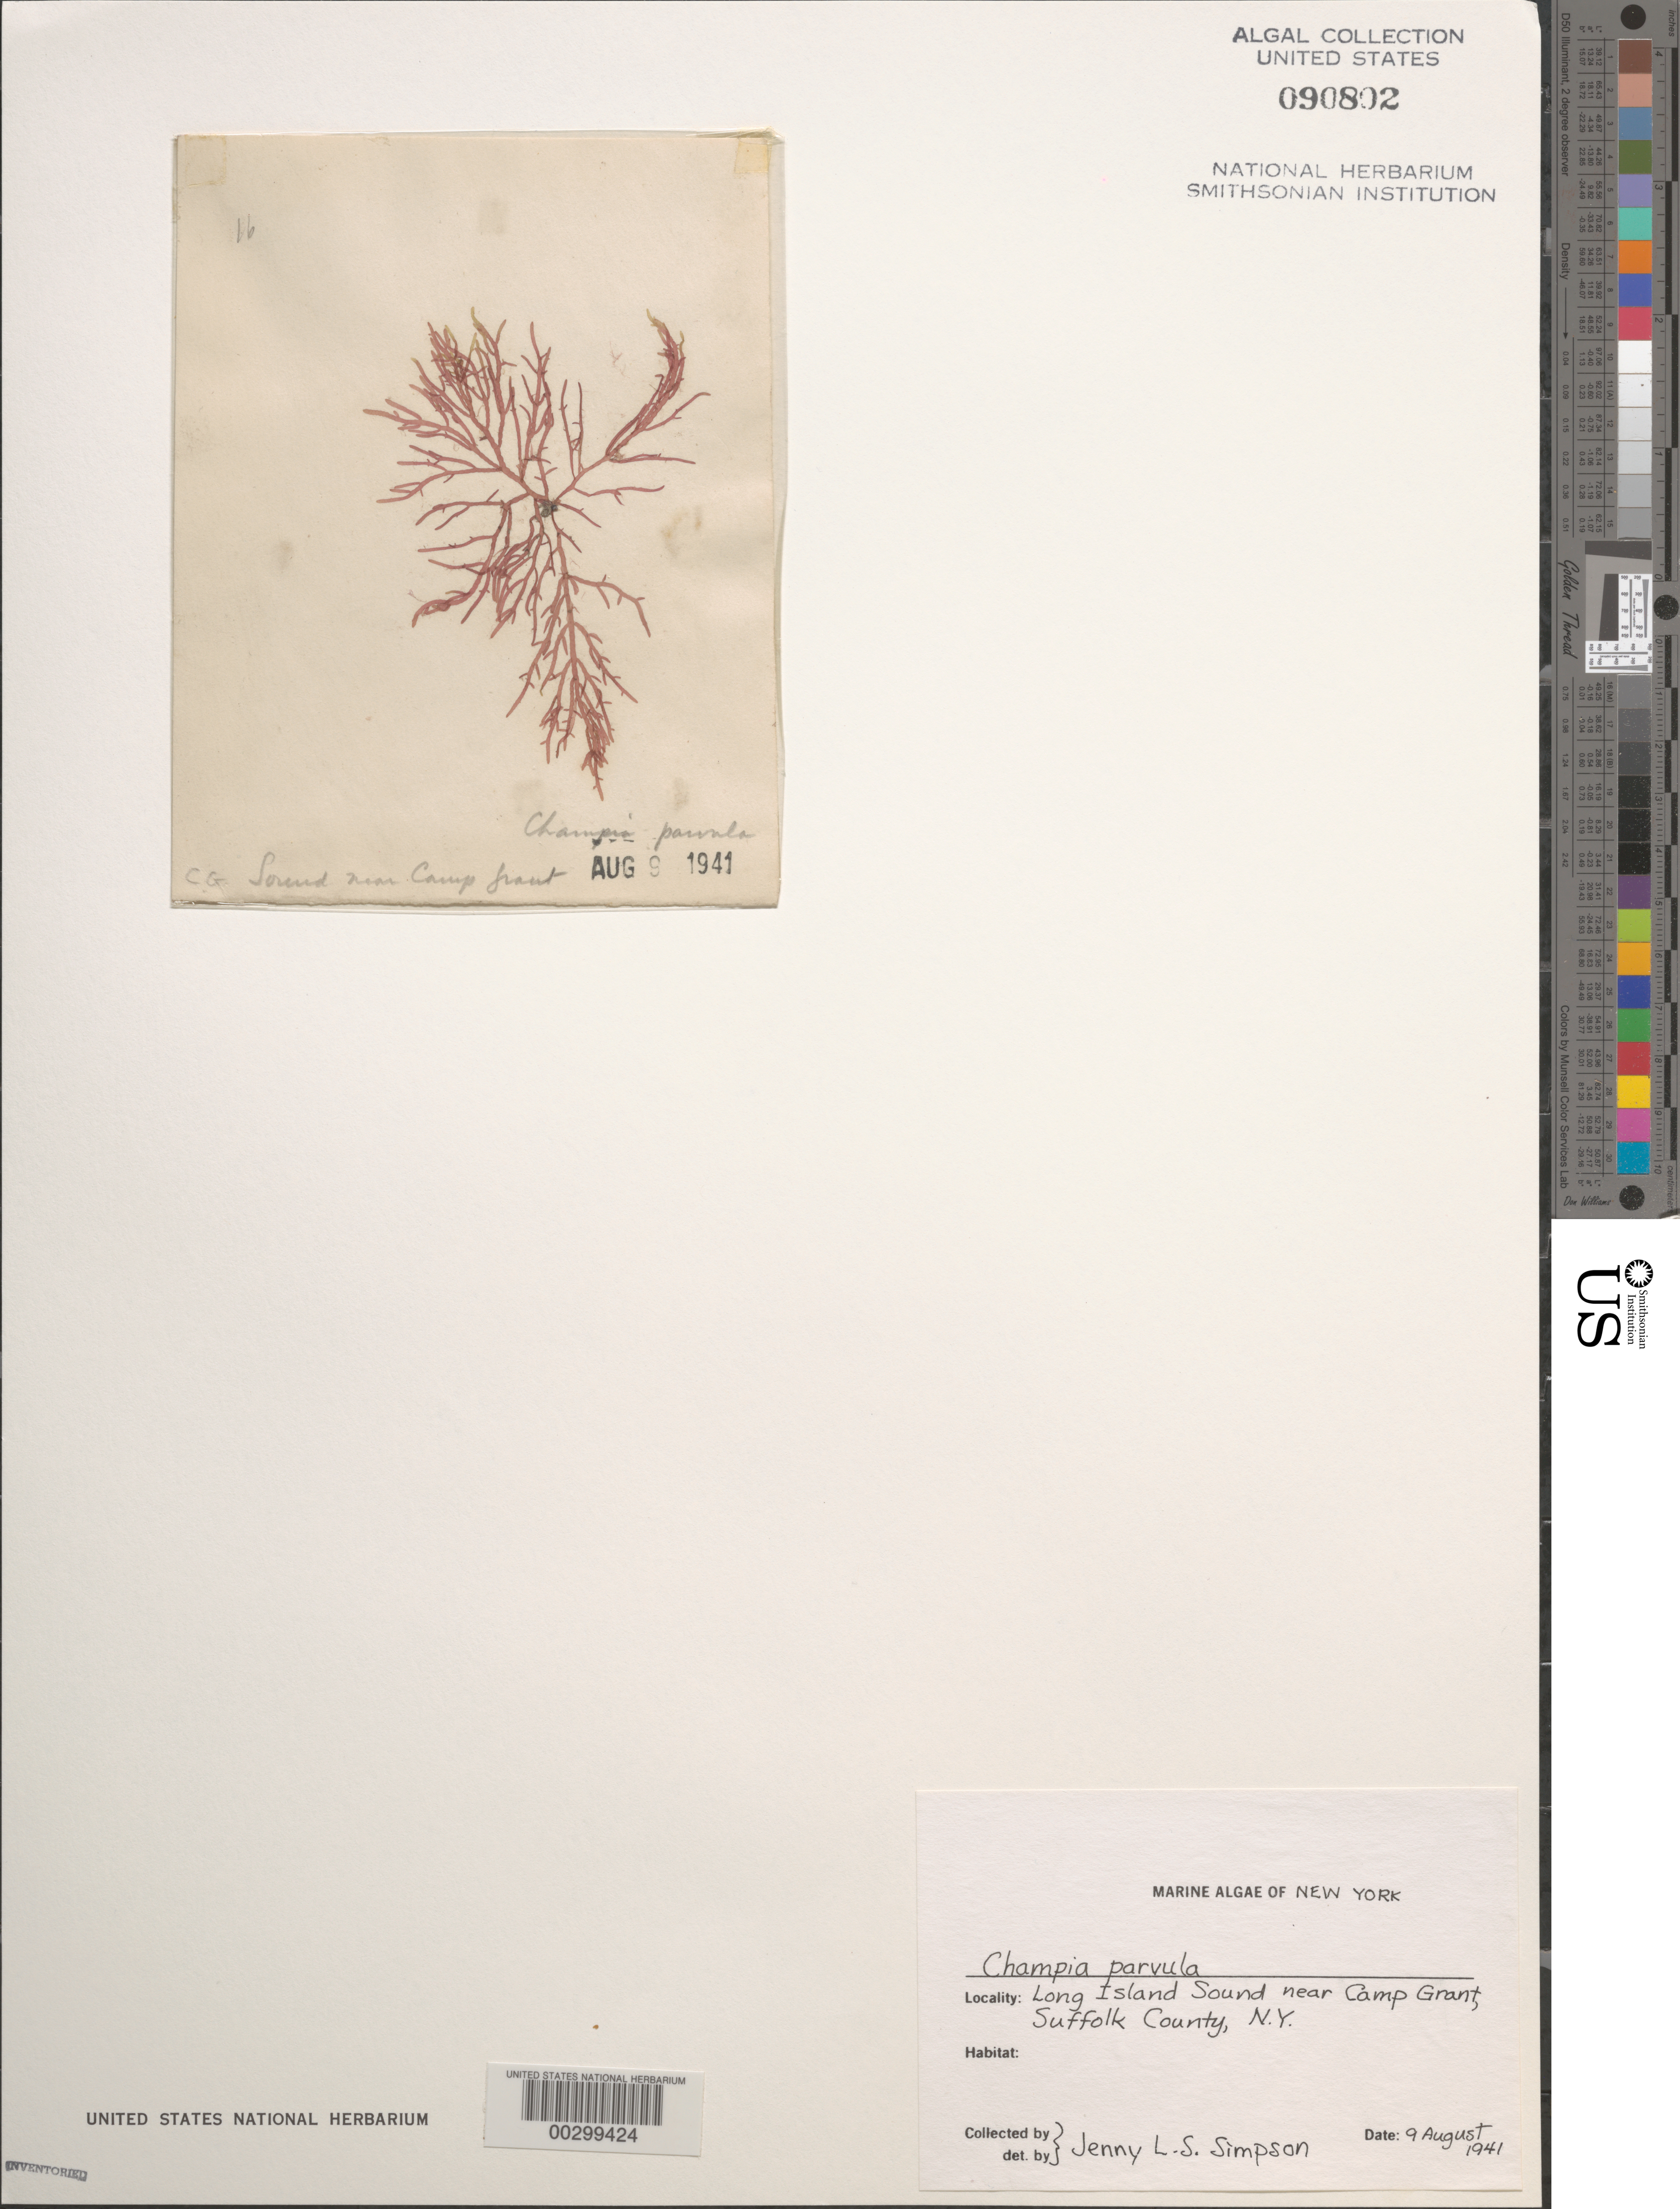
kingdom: Plantae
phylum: Rhodophyta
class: Florideophyceae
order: Rhodymeniales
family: Champiaceae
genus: Champia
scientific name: Champia parvula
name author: (C. Agardh) Harv.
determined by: Simpson, J. L. S.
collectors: J. Simpson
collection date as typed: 09 Aug 1941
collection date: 1941-08-09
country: United States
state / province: New York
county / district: Suffolk County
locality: Long Island Sound near Camp Grant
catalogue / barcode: US 90802